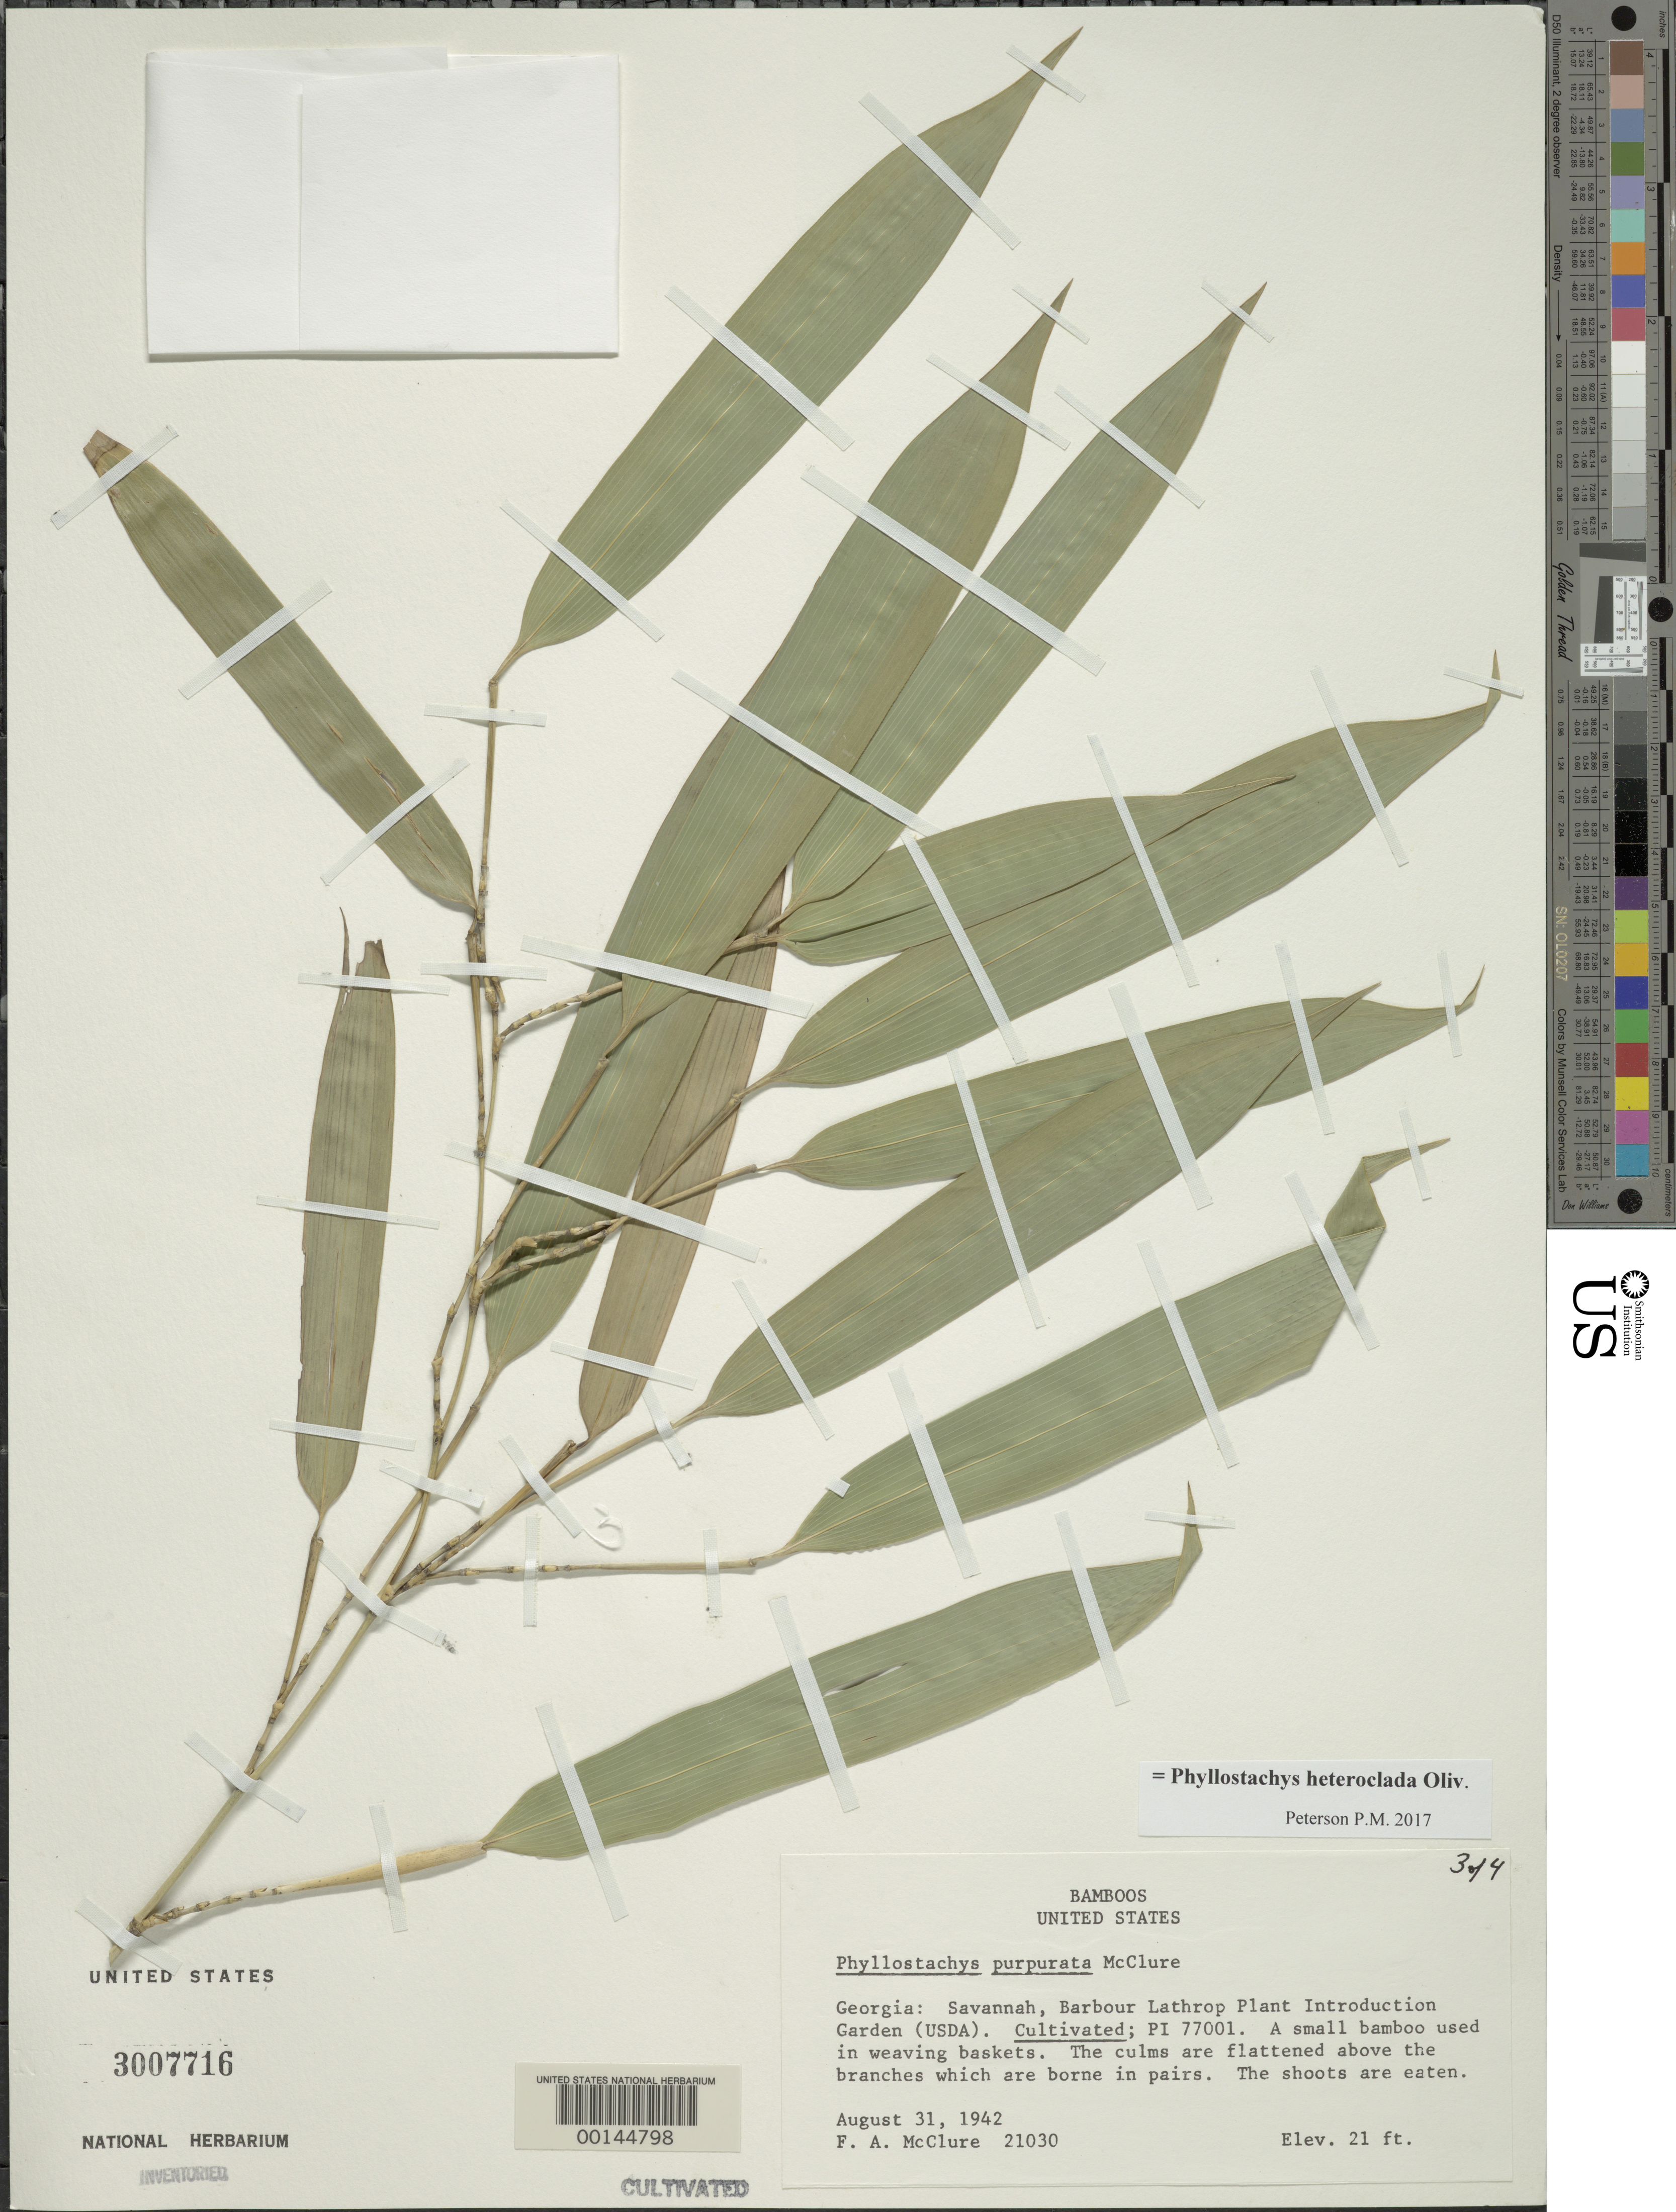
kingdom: Plantae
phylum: Tracheophyta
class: Liliopsida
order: Poales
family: Poaceae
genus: Phyllostachys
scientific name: Phyllostachys heteroclada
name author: Oliv.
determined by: Poaceae Reorganization Project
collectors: F. A. McClure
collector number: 21030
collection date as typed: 31 Aug 1942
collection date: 1942-08-31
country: United States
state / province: Georgia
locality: Savannah, barbour lathrop p.i. garden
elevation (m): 6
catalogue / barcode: US 3007716